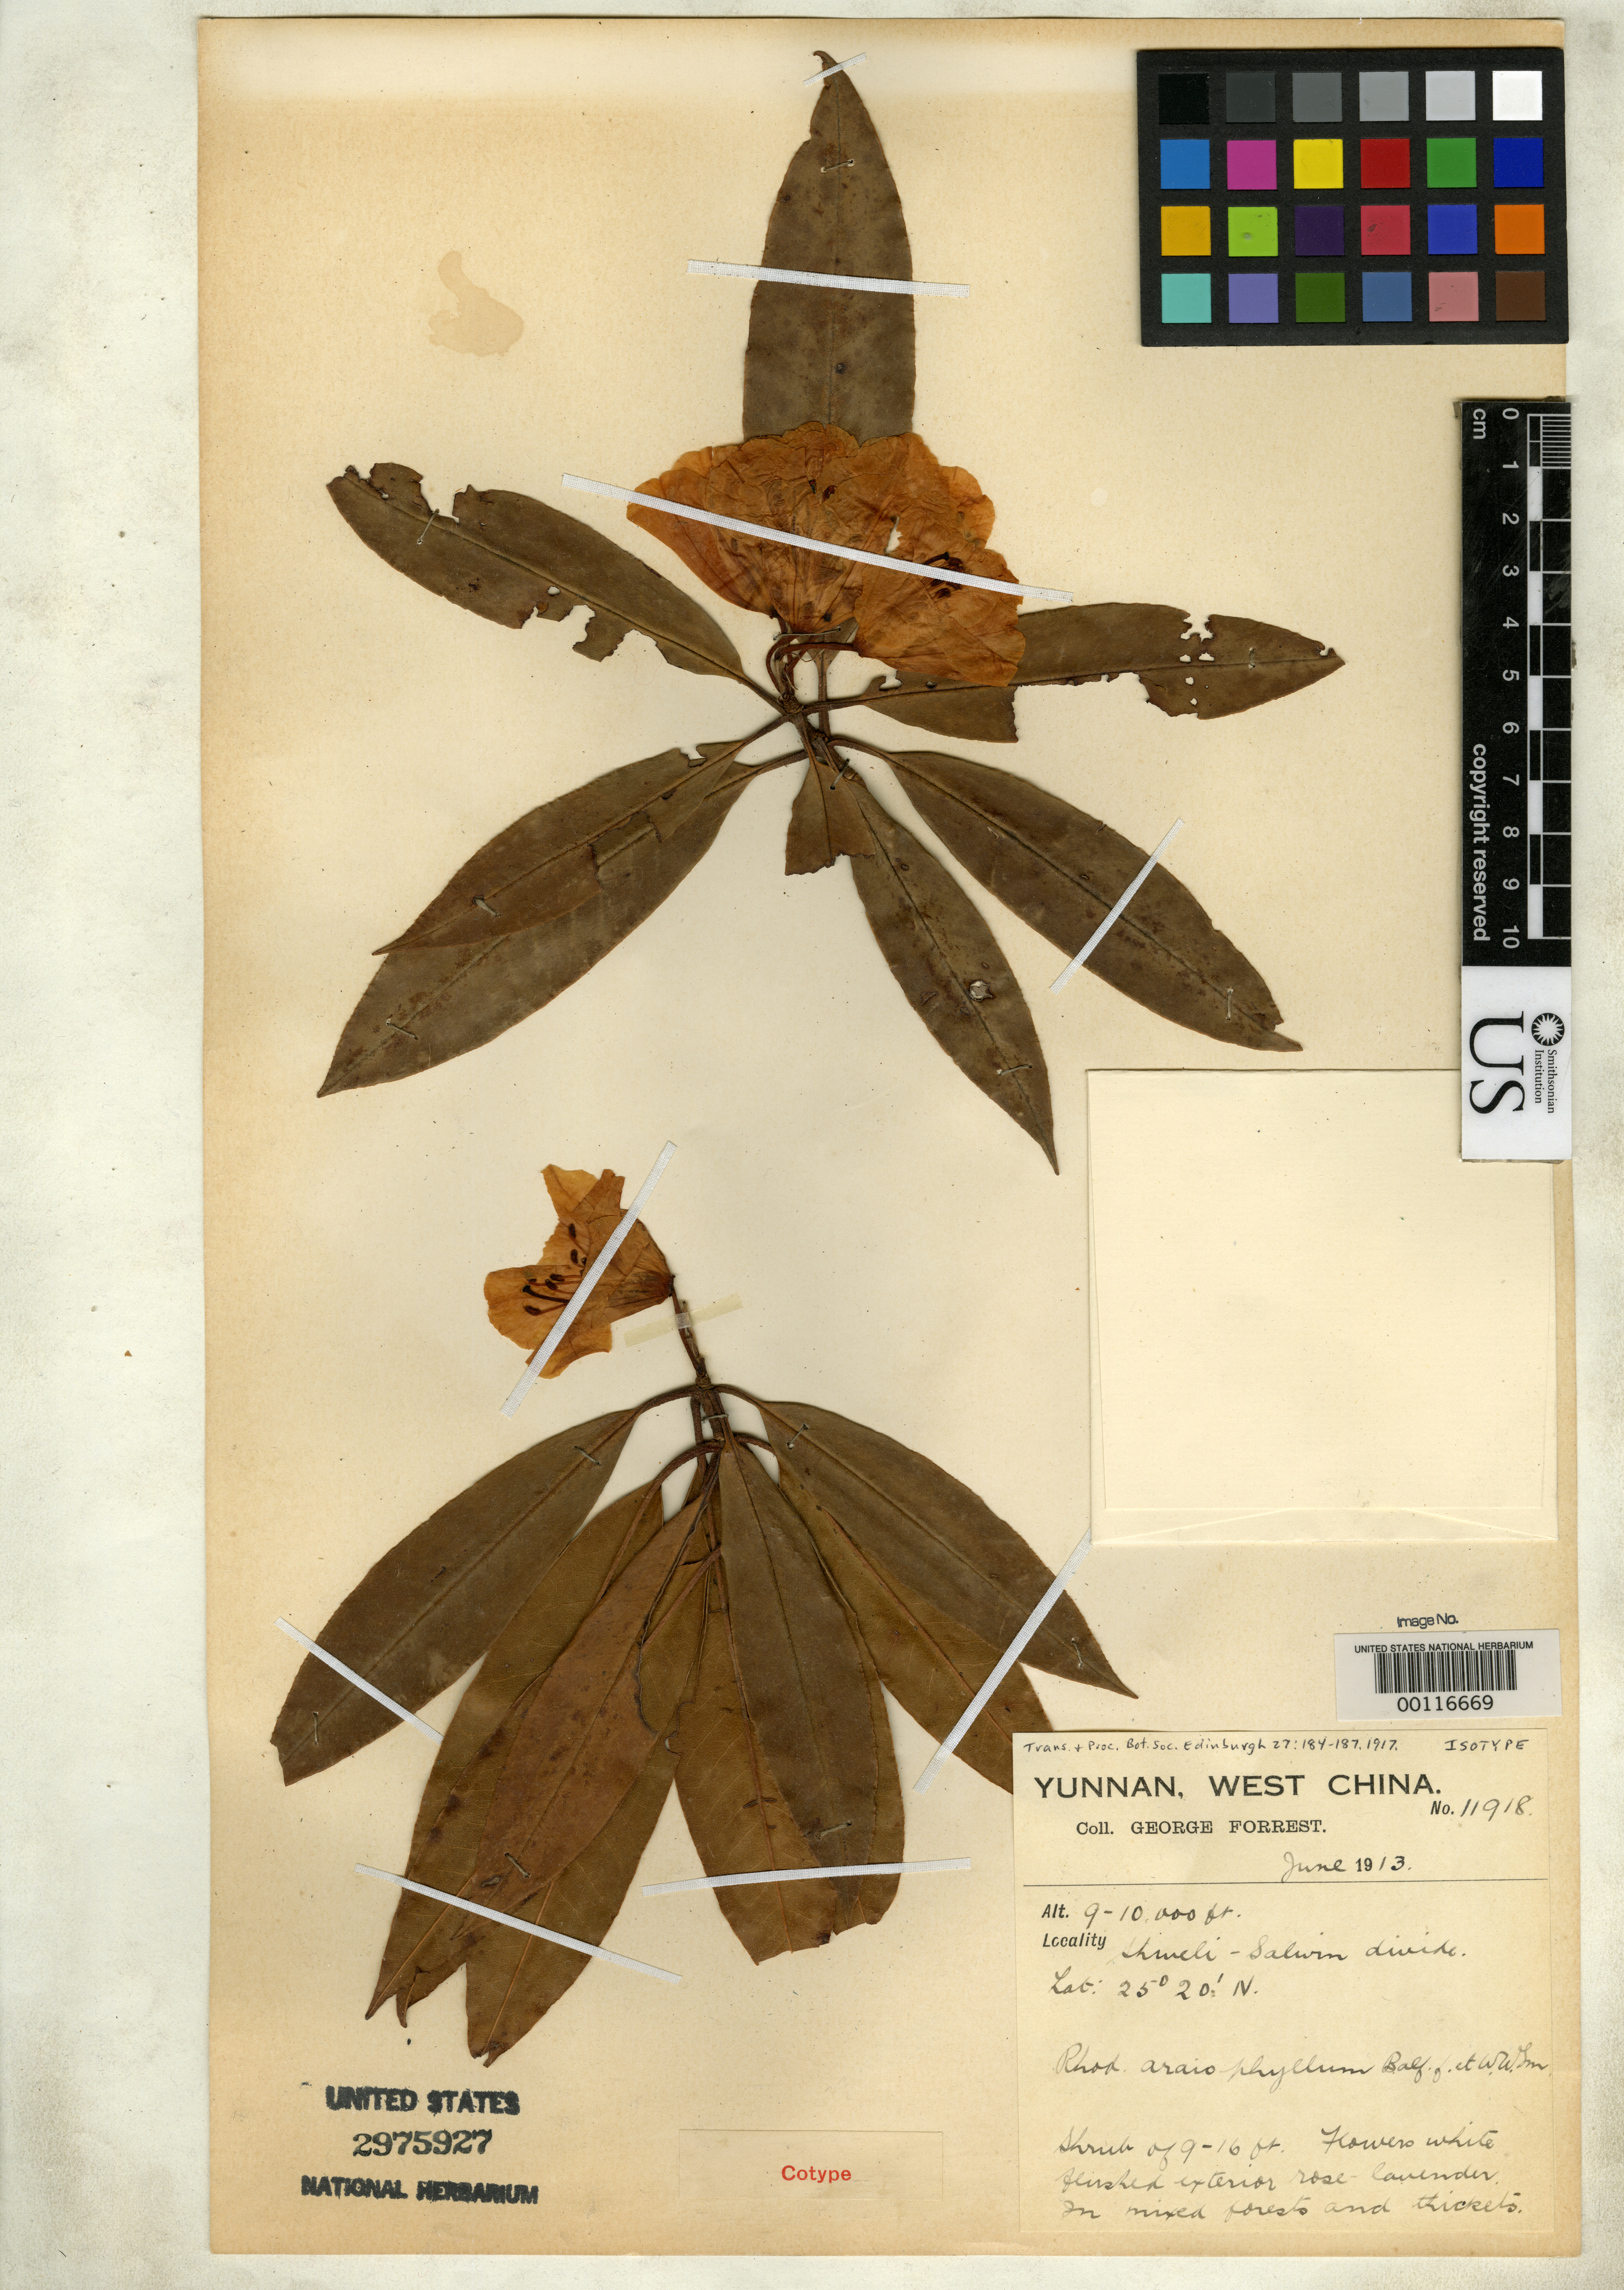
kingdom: Plantae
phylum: Tracheophyta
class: Magnoliopsida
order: Ericales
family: Ericaceae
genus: Rhododendron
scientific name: Rhododendron araiophyllum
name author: Balf. f. & W.W. Sm.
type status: Isotype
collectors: G. Forrest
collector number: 11918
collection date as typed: Jun 1913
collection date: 1913-06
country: China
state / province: Yunnan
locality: Shweli-Salween Divide; alt. 9-10,000 ft.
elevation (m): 2743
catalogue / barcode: US 2975927